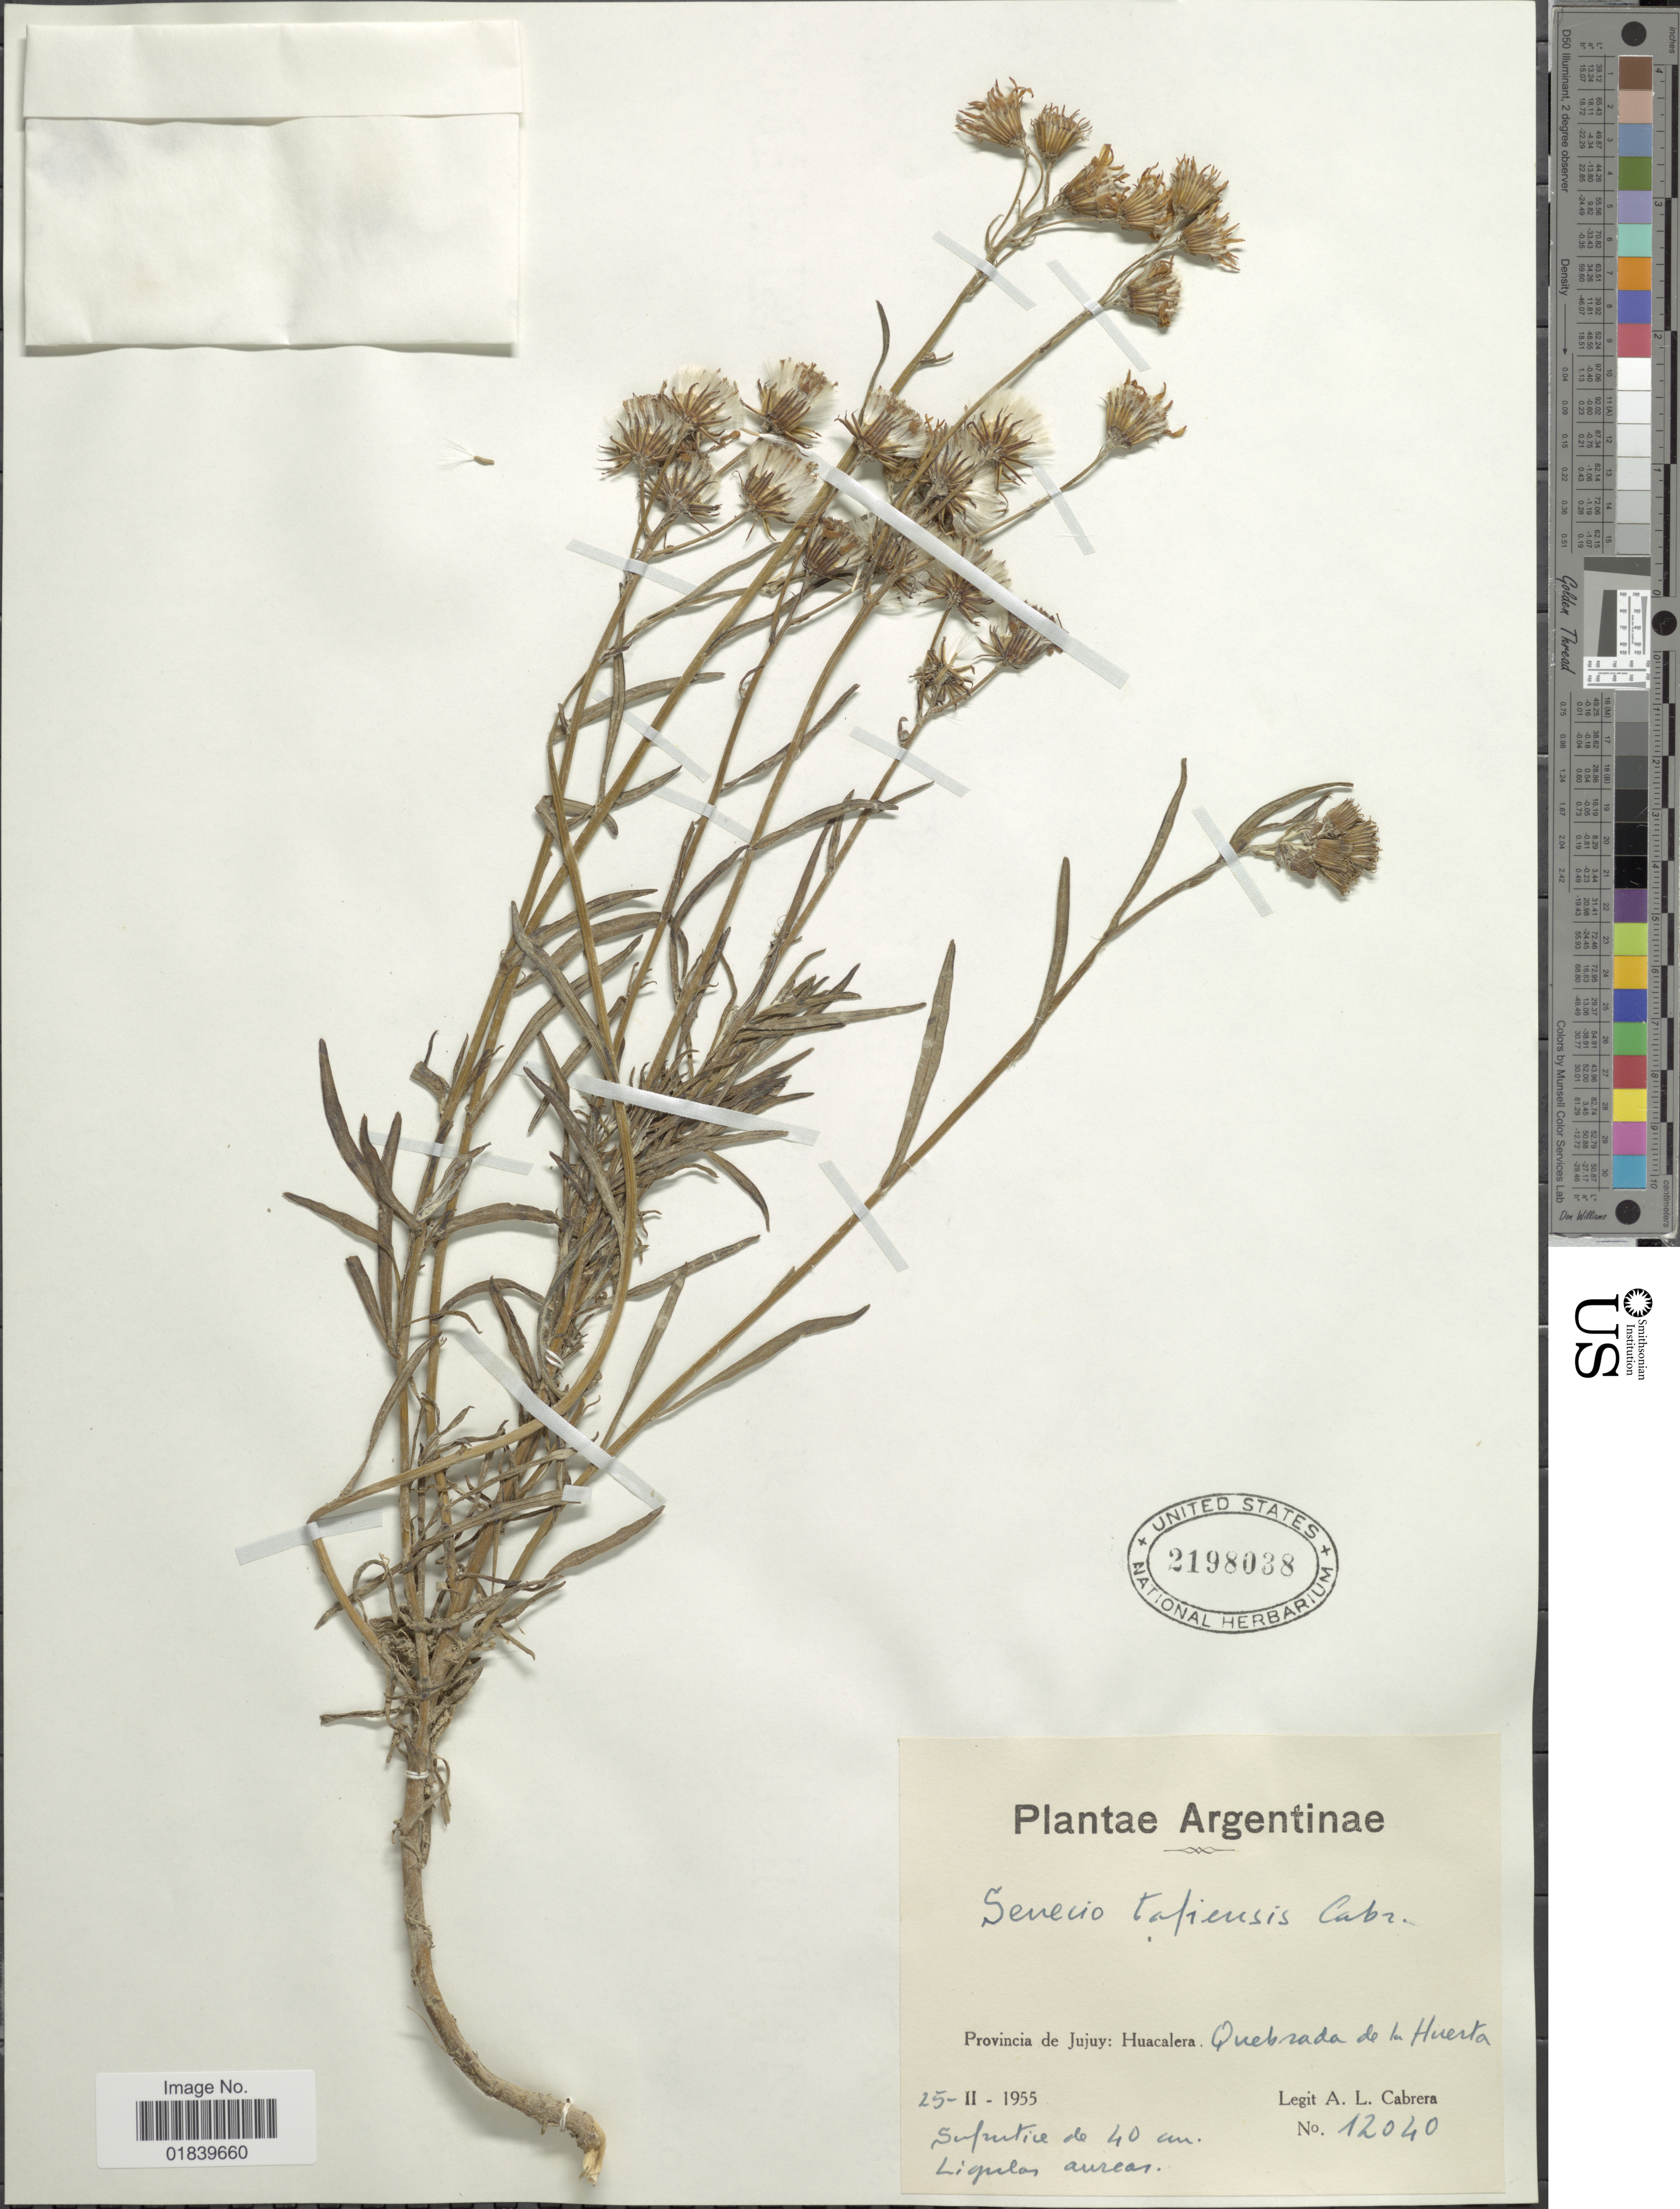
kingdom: Plantae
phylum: Tracheophyta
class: Magnoliopsida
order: Asterales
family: Asteraceae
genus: Senecio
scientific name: Senecio tapiensis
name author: Cabrera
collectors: A. L. Cabrera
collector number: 12040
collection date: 1955-02-25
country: Argentina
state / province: Jujuy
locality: Provincia de Jujuy: Huacalera: Quebrada de la Huerta.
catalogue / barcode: US 2198038